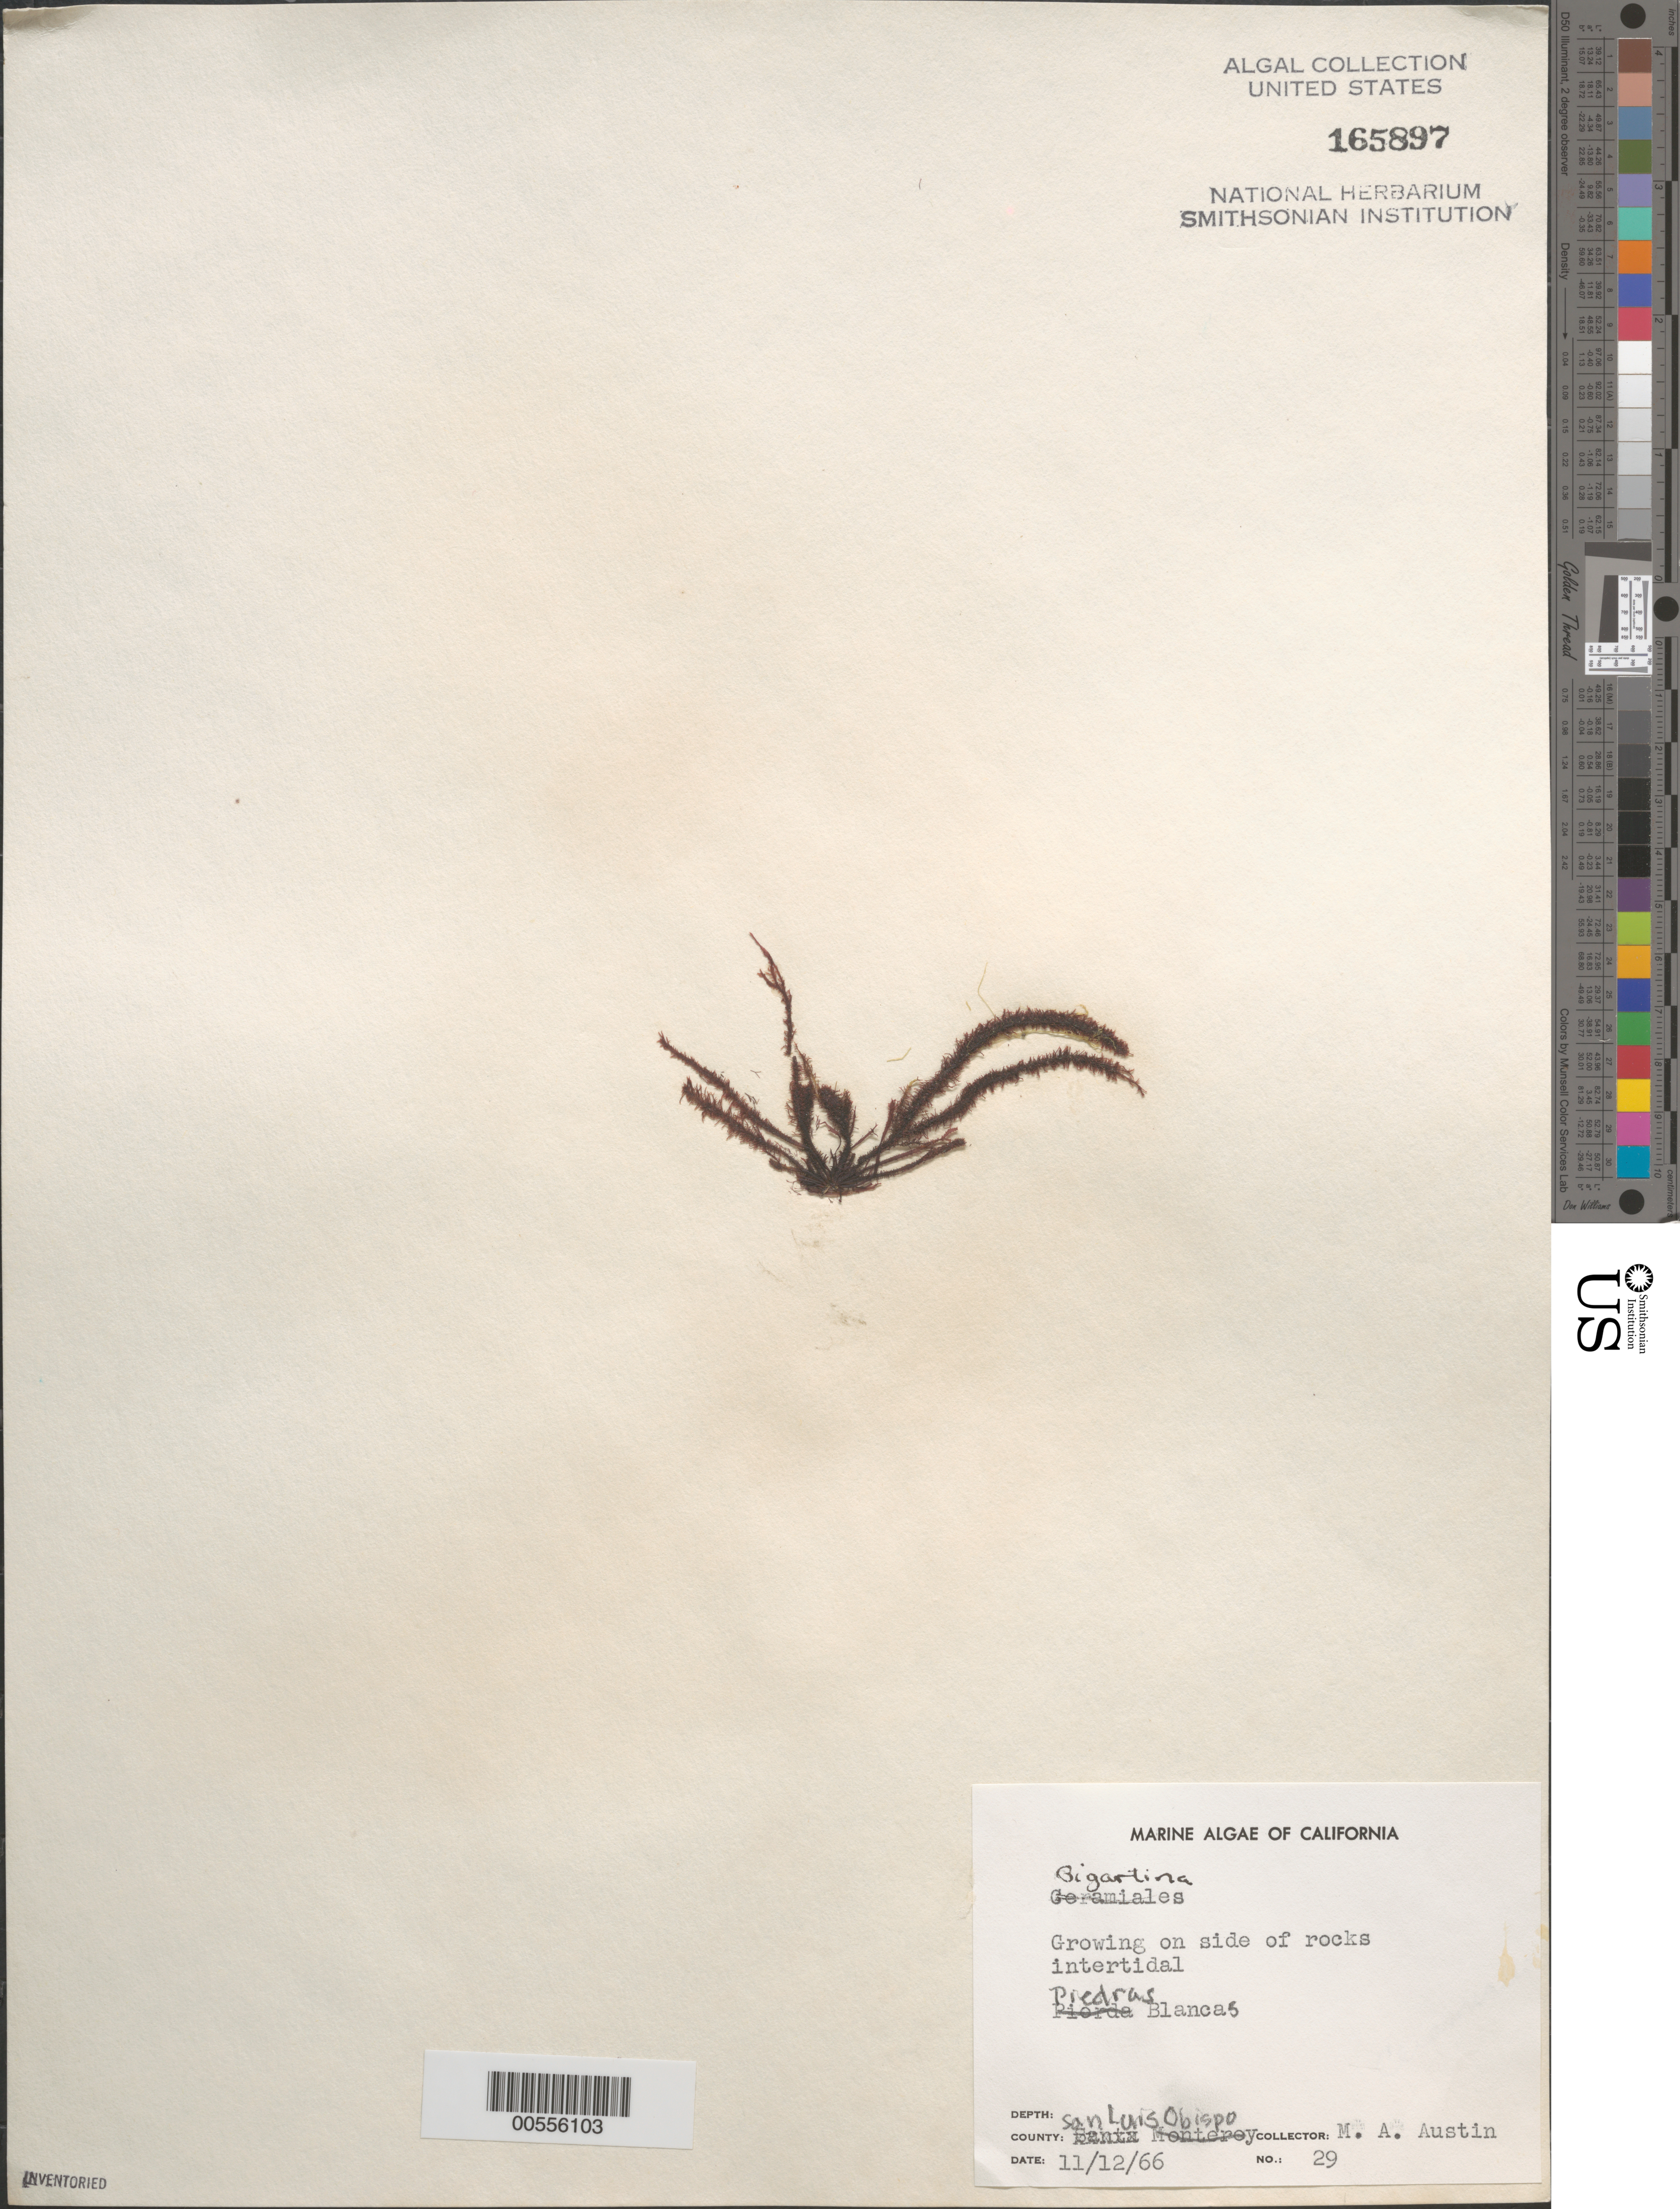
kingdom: Plantae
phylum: Rhodophyta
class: Florideophyceae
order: Gigartinales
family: Gigartinaceae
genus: Gigartina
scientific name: Gigartina sp.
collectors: M. Austin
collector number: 29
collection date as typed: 12 Nov 1966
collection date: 1966-11-12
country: United States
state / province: California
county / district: San Luis Obispo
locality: Piedras Blancas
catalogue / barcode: US 165897